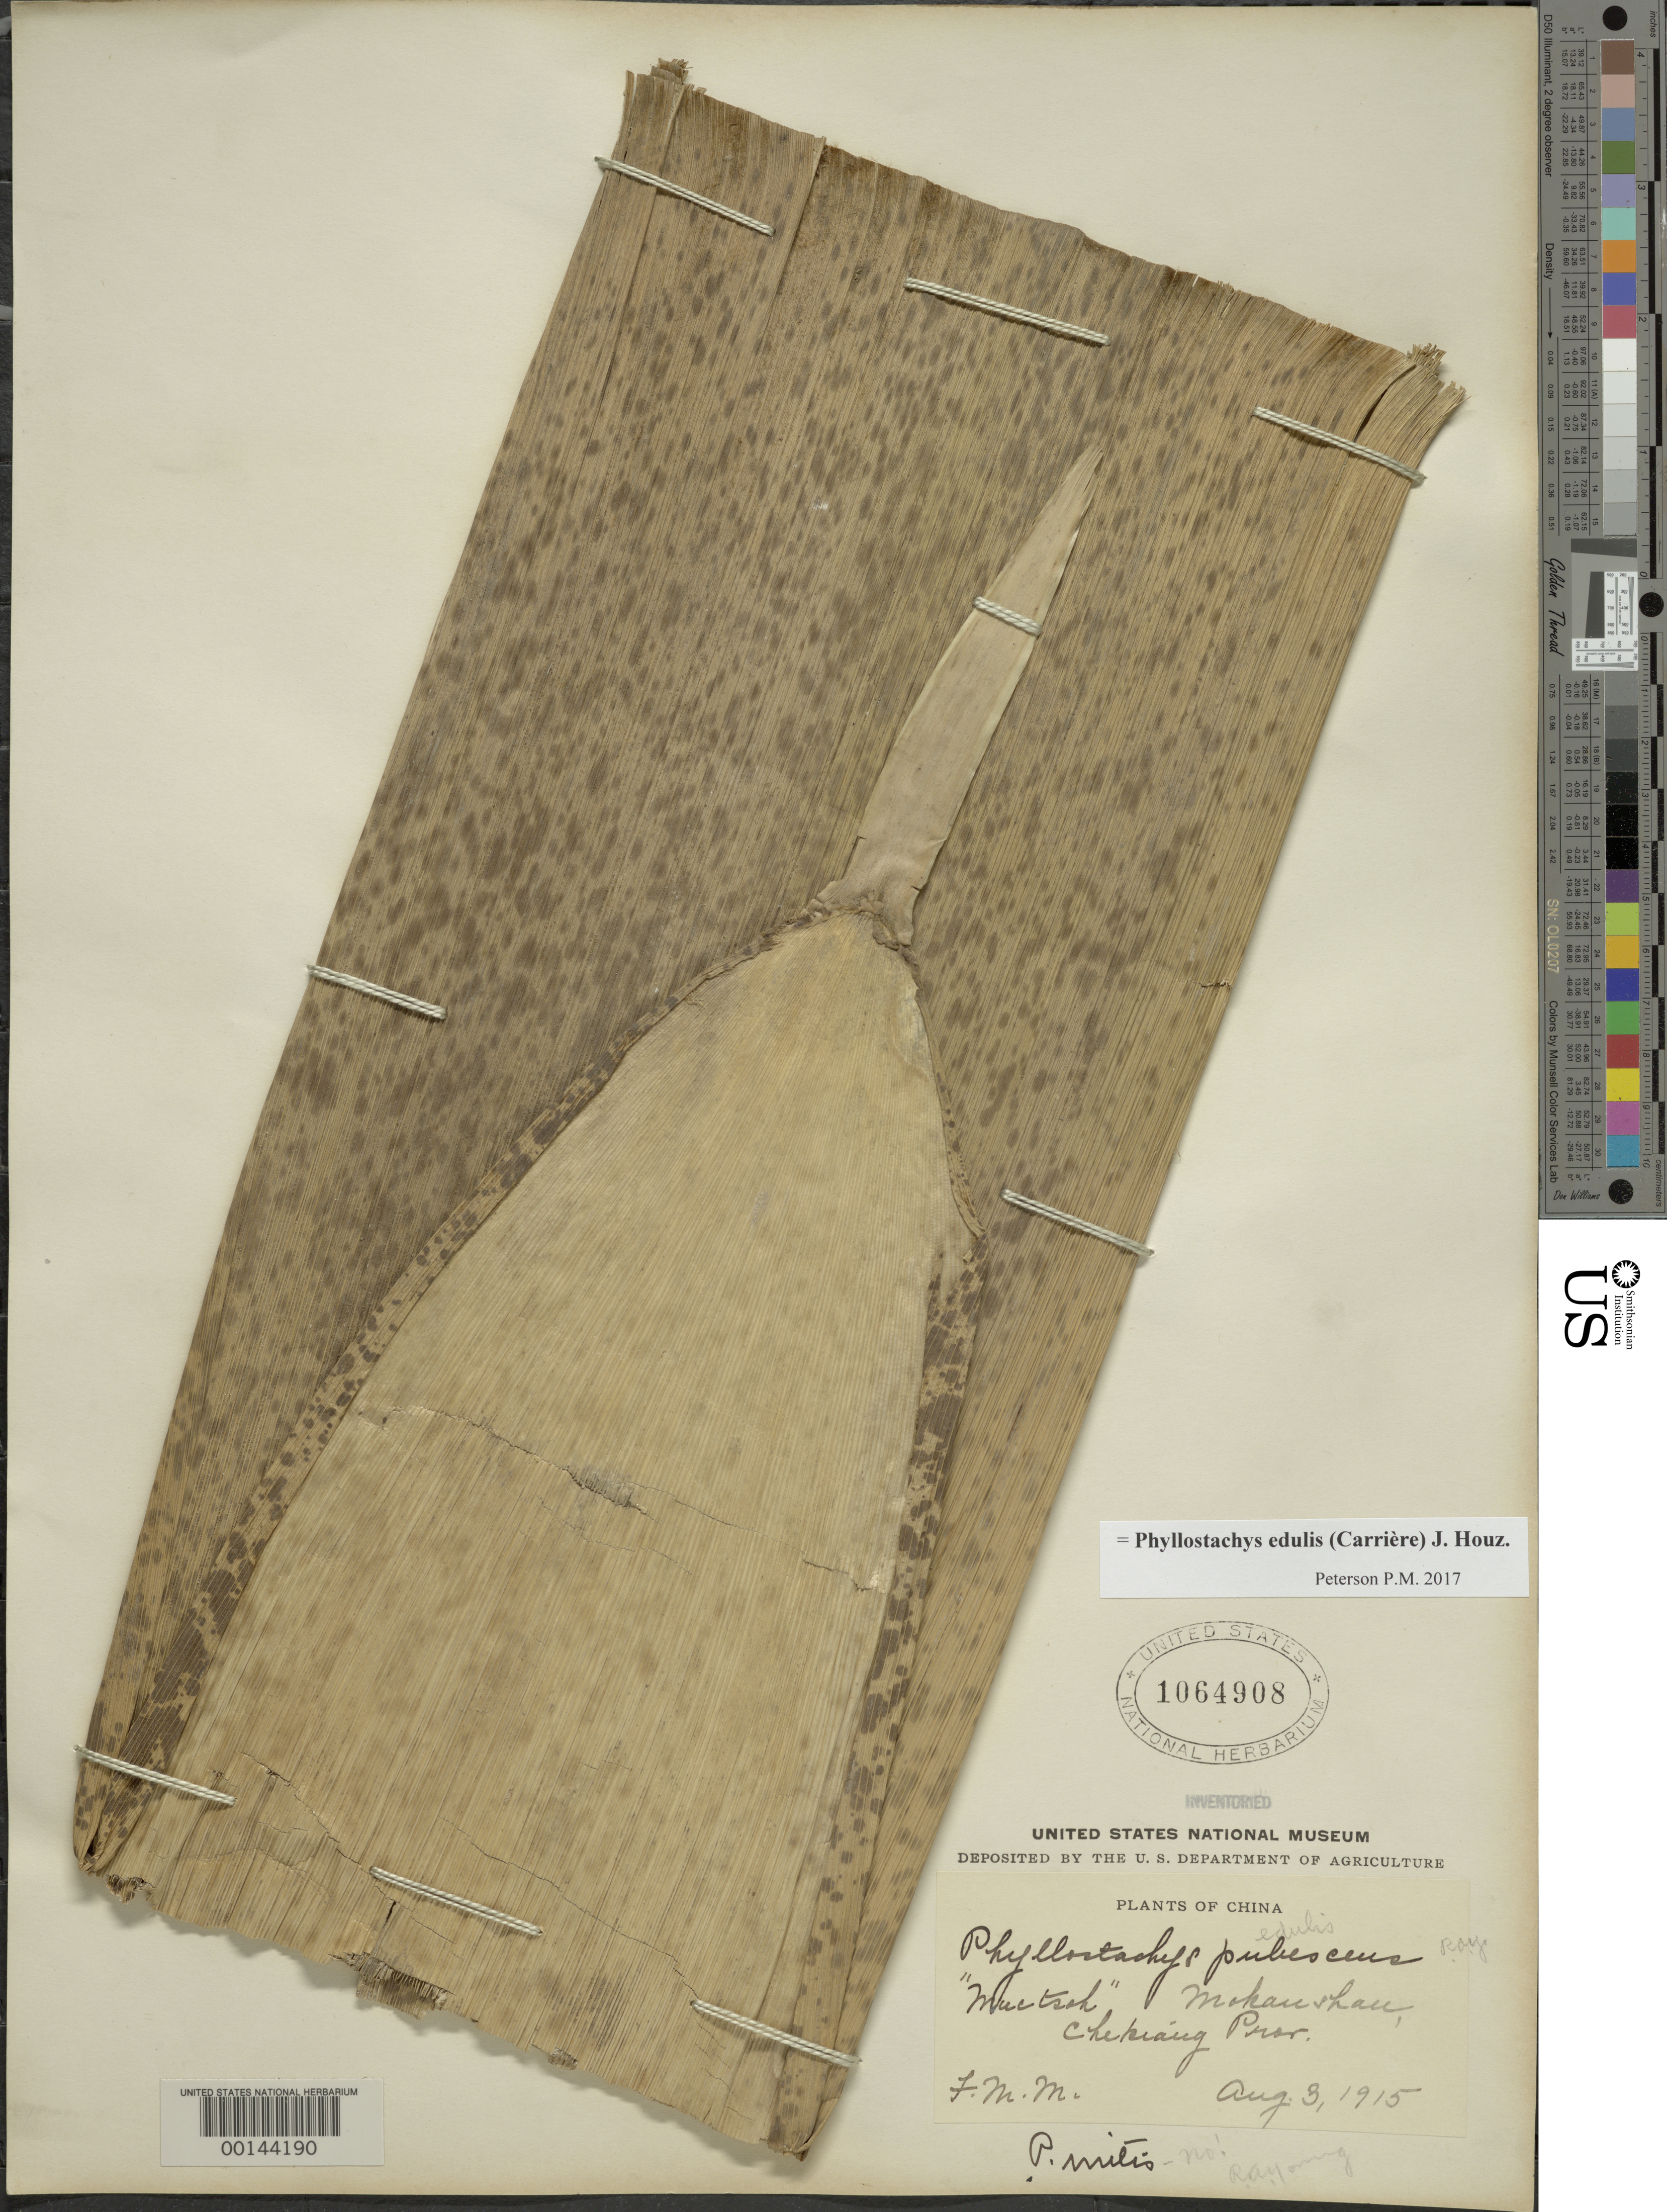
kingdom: Plantae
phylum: Tracheophyta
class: Liliopsida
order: Poales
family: Poaceae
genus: Phyllostachys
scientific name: Phyllostachys edulis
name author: (Carrière) J. Houz.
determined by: Poaceae Reorganization Project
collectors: F. M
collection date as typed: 03 Aug 1915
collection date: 1915-08-03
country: China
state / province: Zhejiang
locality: Mokaushau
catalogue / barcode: US 1064908